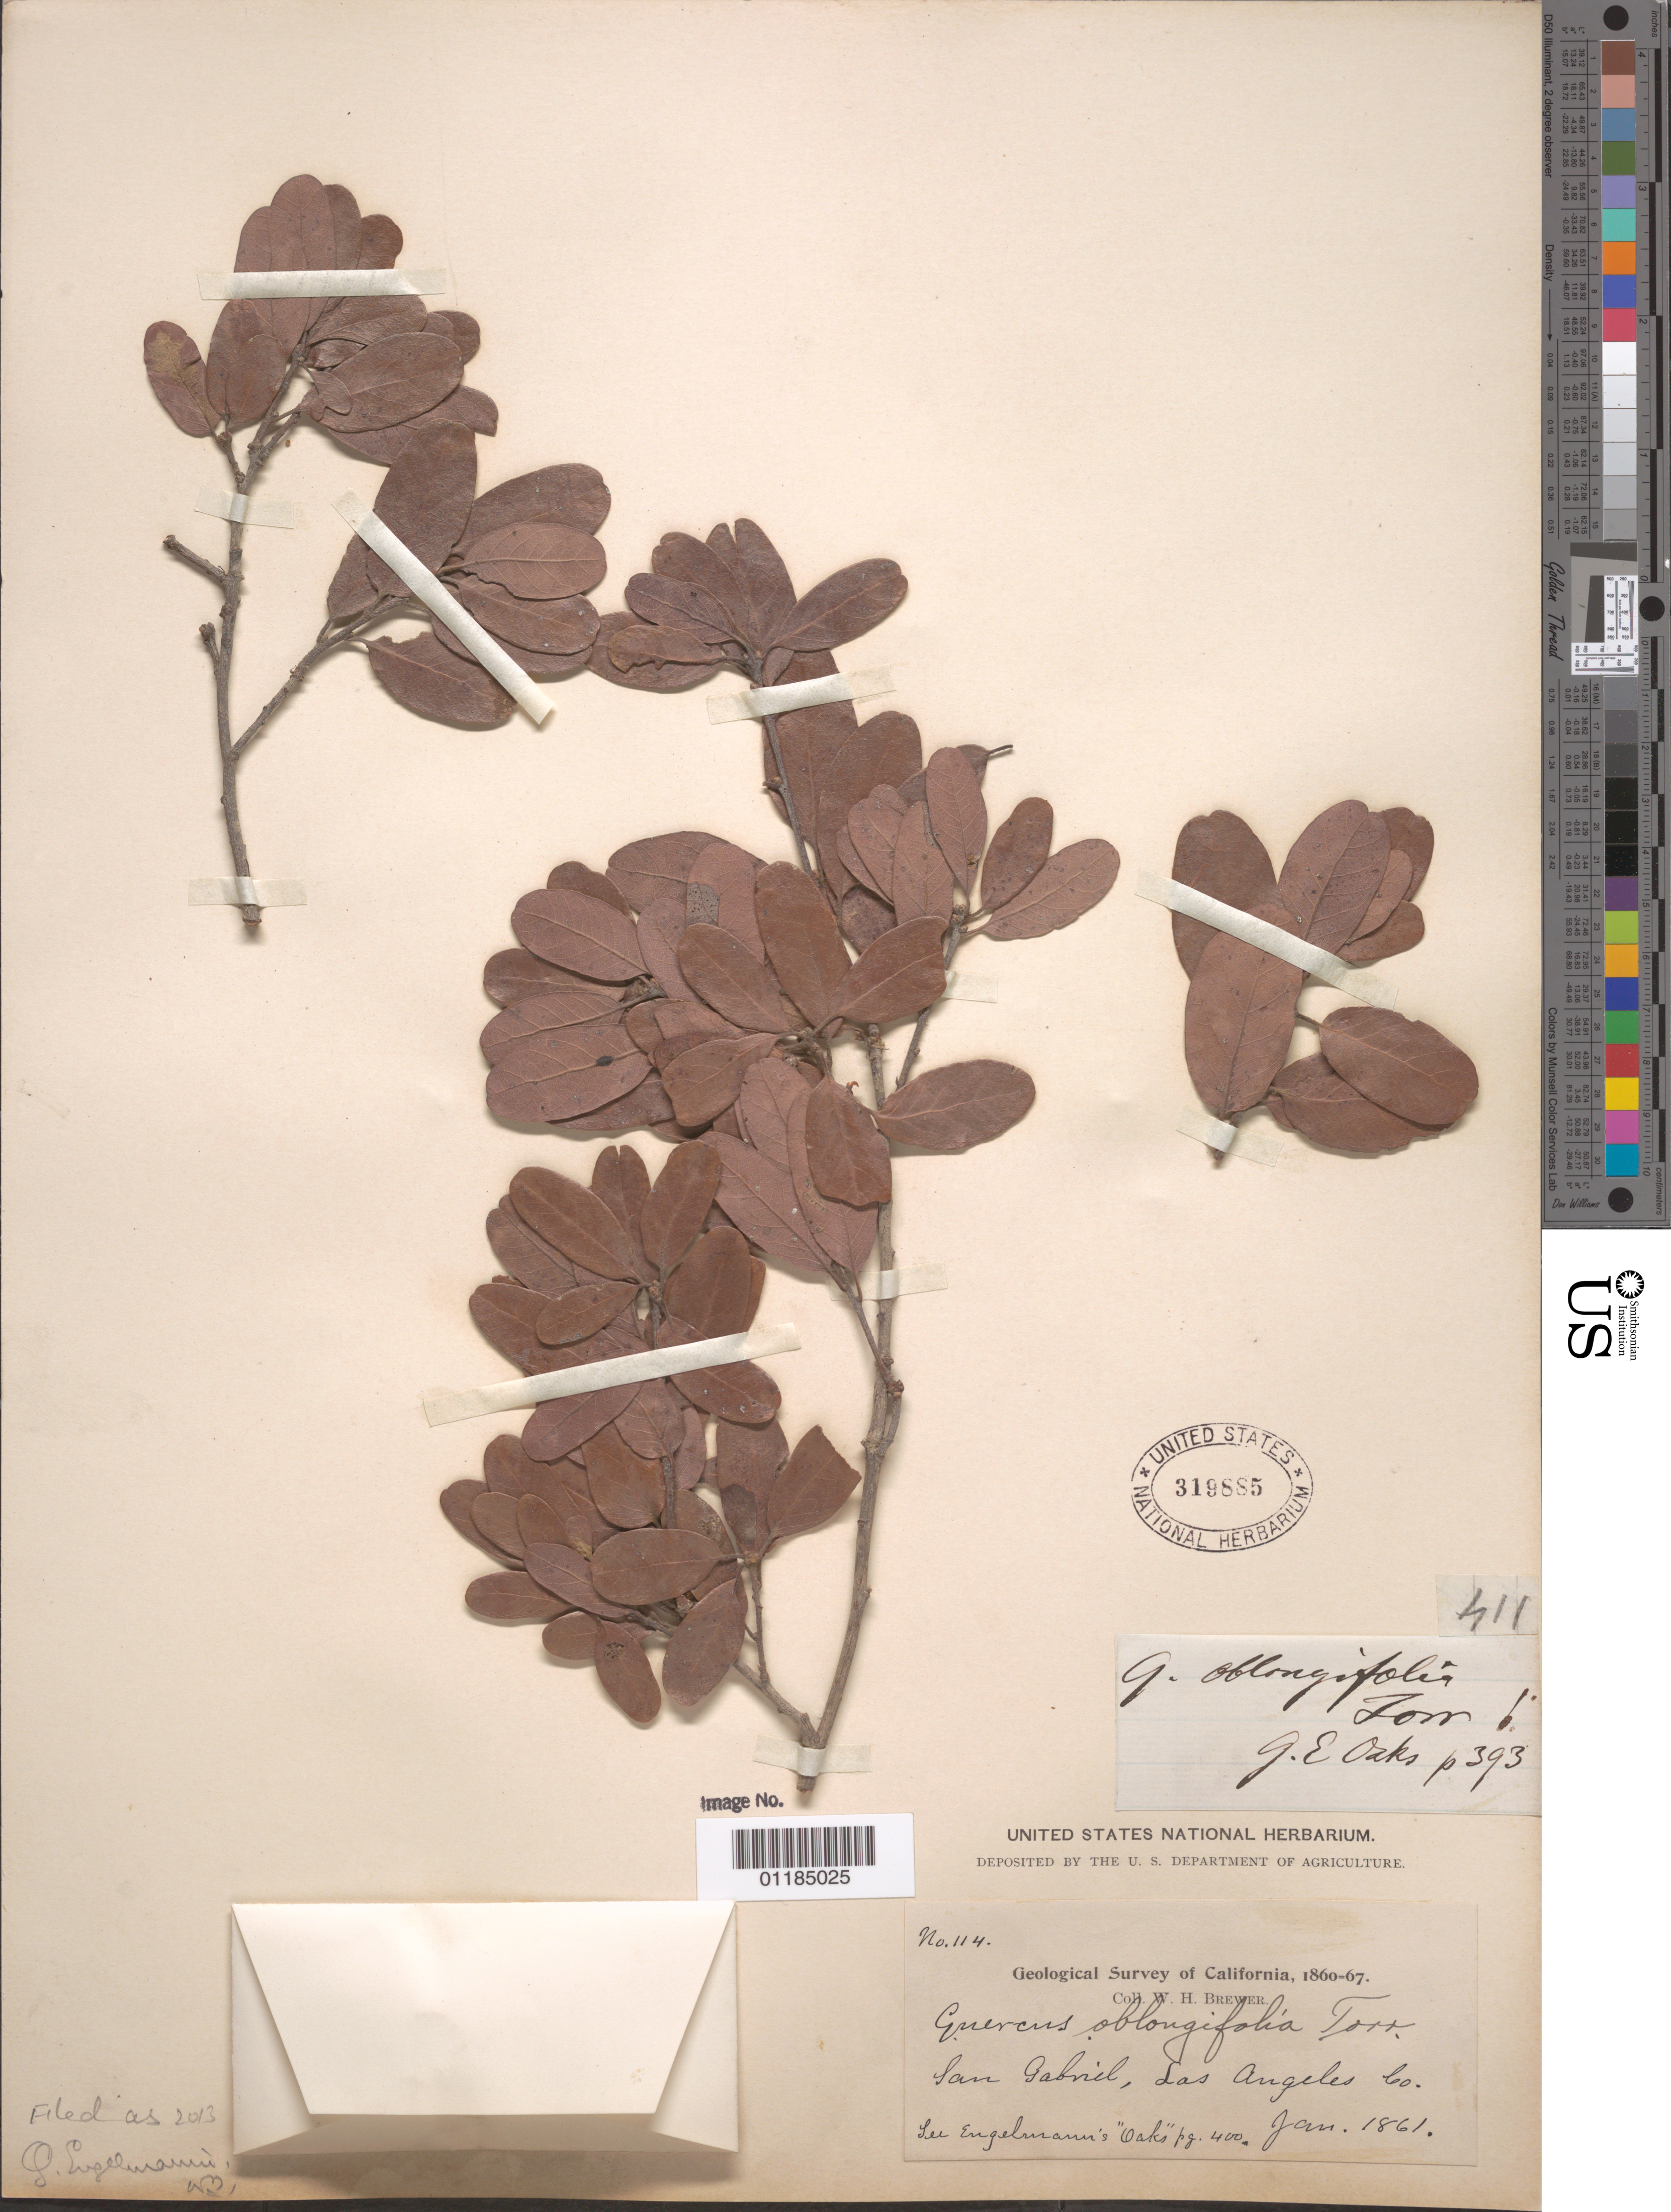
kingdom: Plantae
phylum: Tracheophyta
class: Magnoliopsida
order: Fagales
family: Fagaceae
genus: Quercus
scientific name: Quercus oblongifolia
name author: Torr.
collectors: W. H. Brewer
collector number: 114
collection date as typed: Jan 1861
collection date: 1861-01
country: United States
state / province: California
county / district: Los Angeles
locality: San Gabriel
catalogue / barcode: US 319885